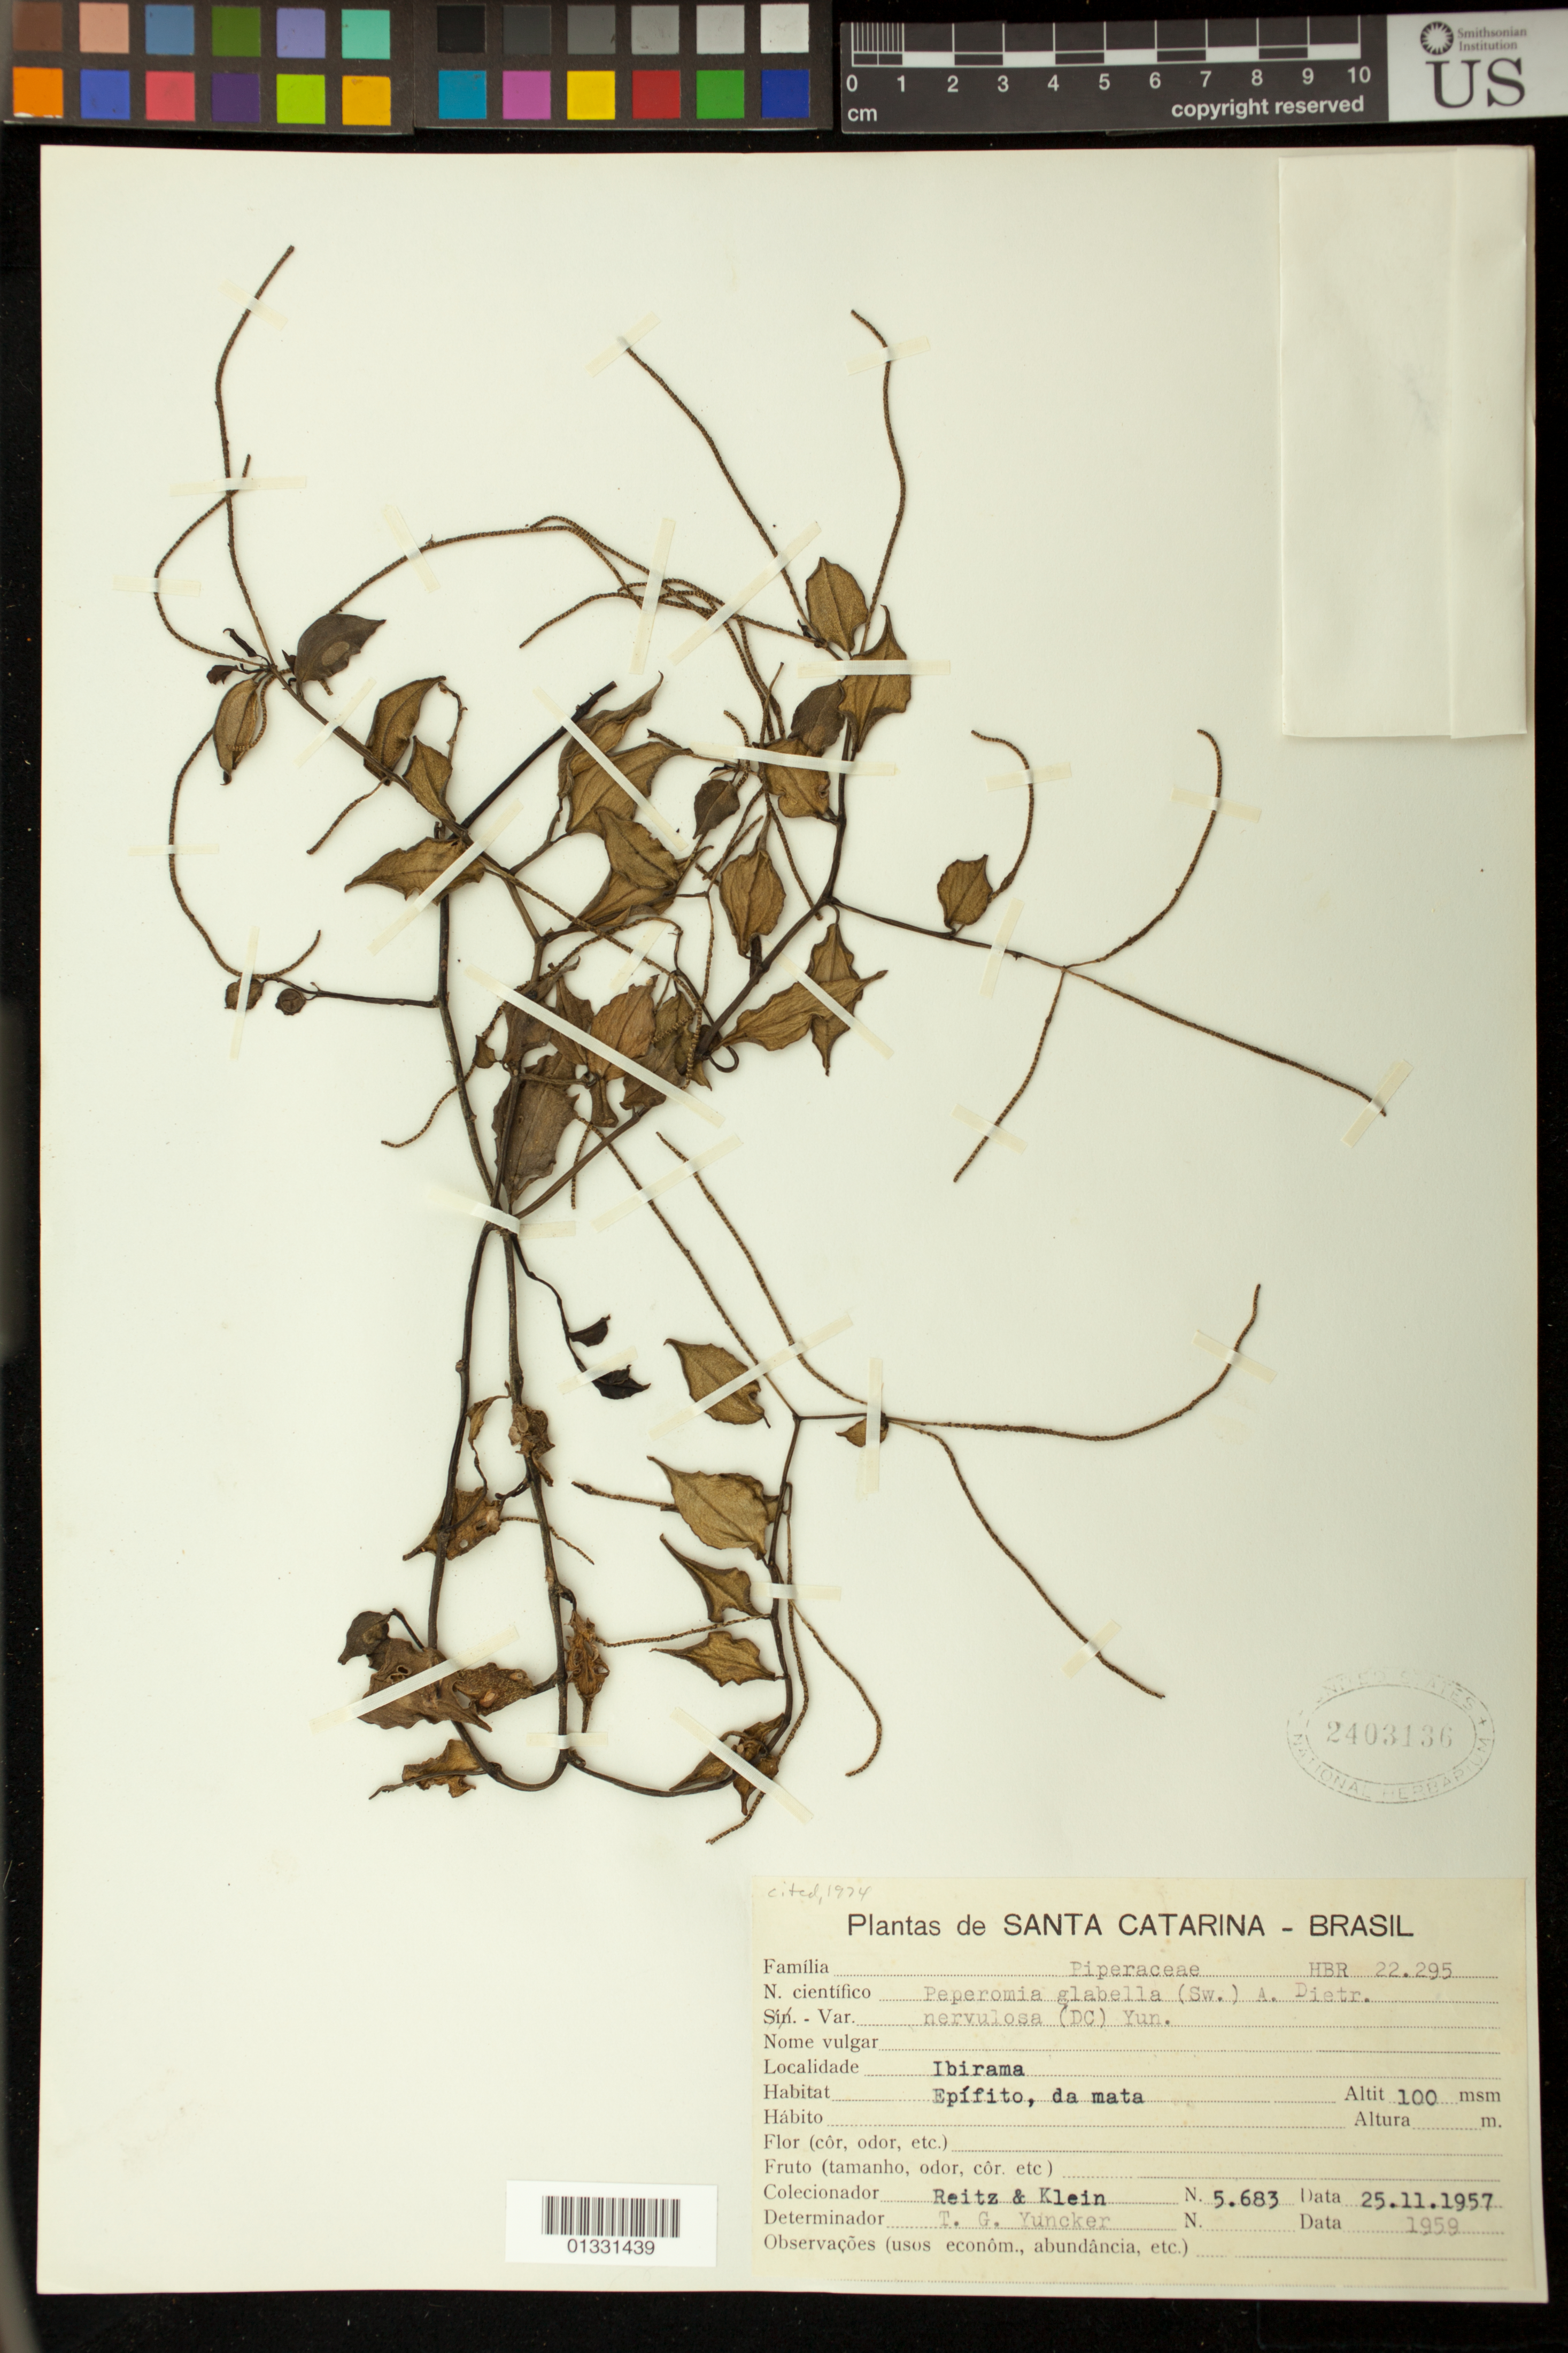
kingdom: Plantae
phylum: Tracheophyta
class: Magnoliopsida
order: Piperales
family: Piperaceae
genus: Peperomia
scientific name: Peperomia glabella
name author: (Sw.) A. Dietr.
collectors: R. Reitz & D. Klein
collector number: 5683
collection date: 1957-11-25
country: Brazil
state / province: Santa Catarina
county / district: Ibirama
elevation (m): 100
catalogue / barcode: US 2403136